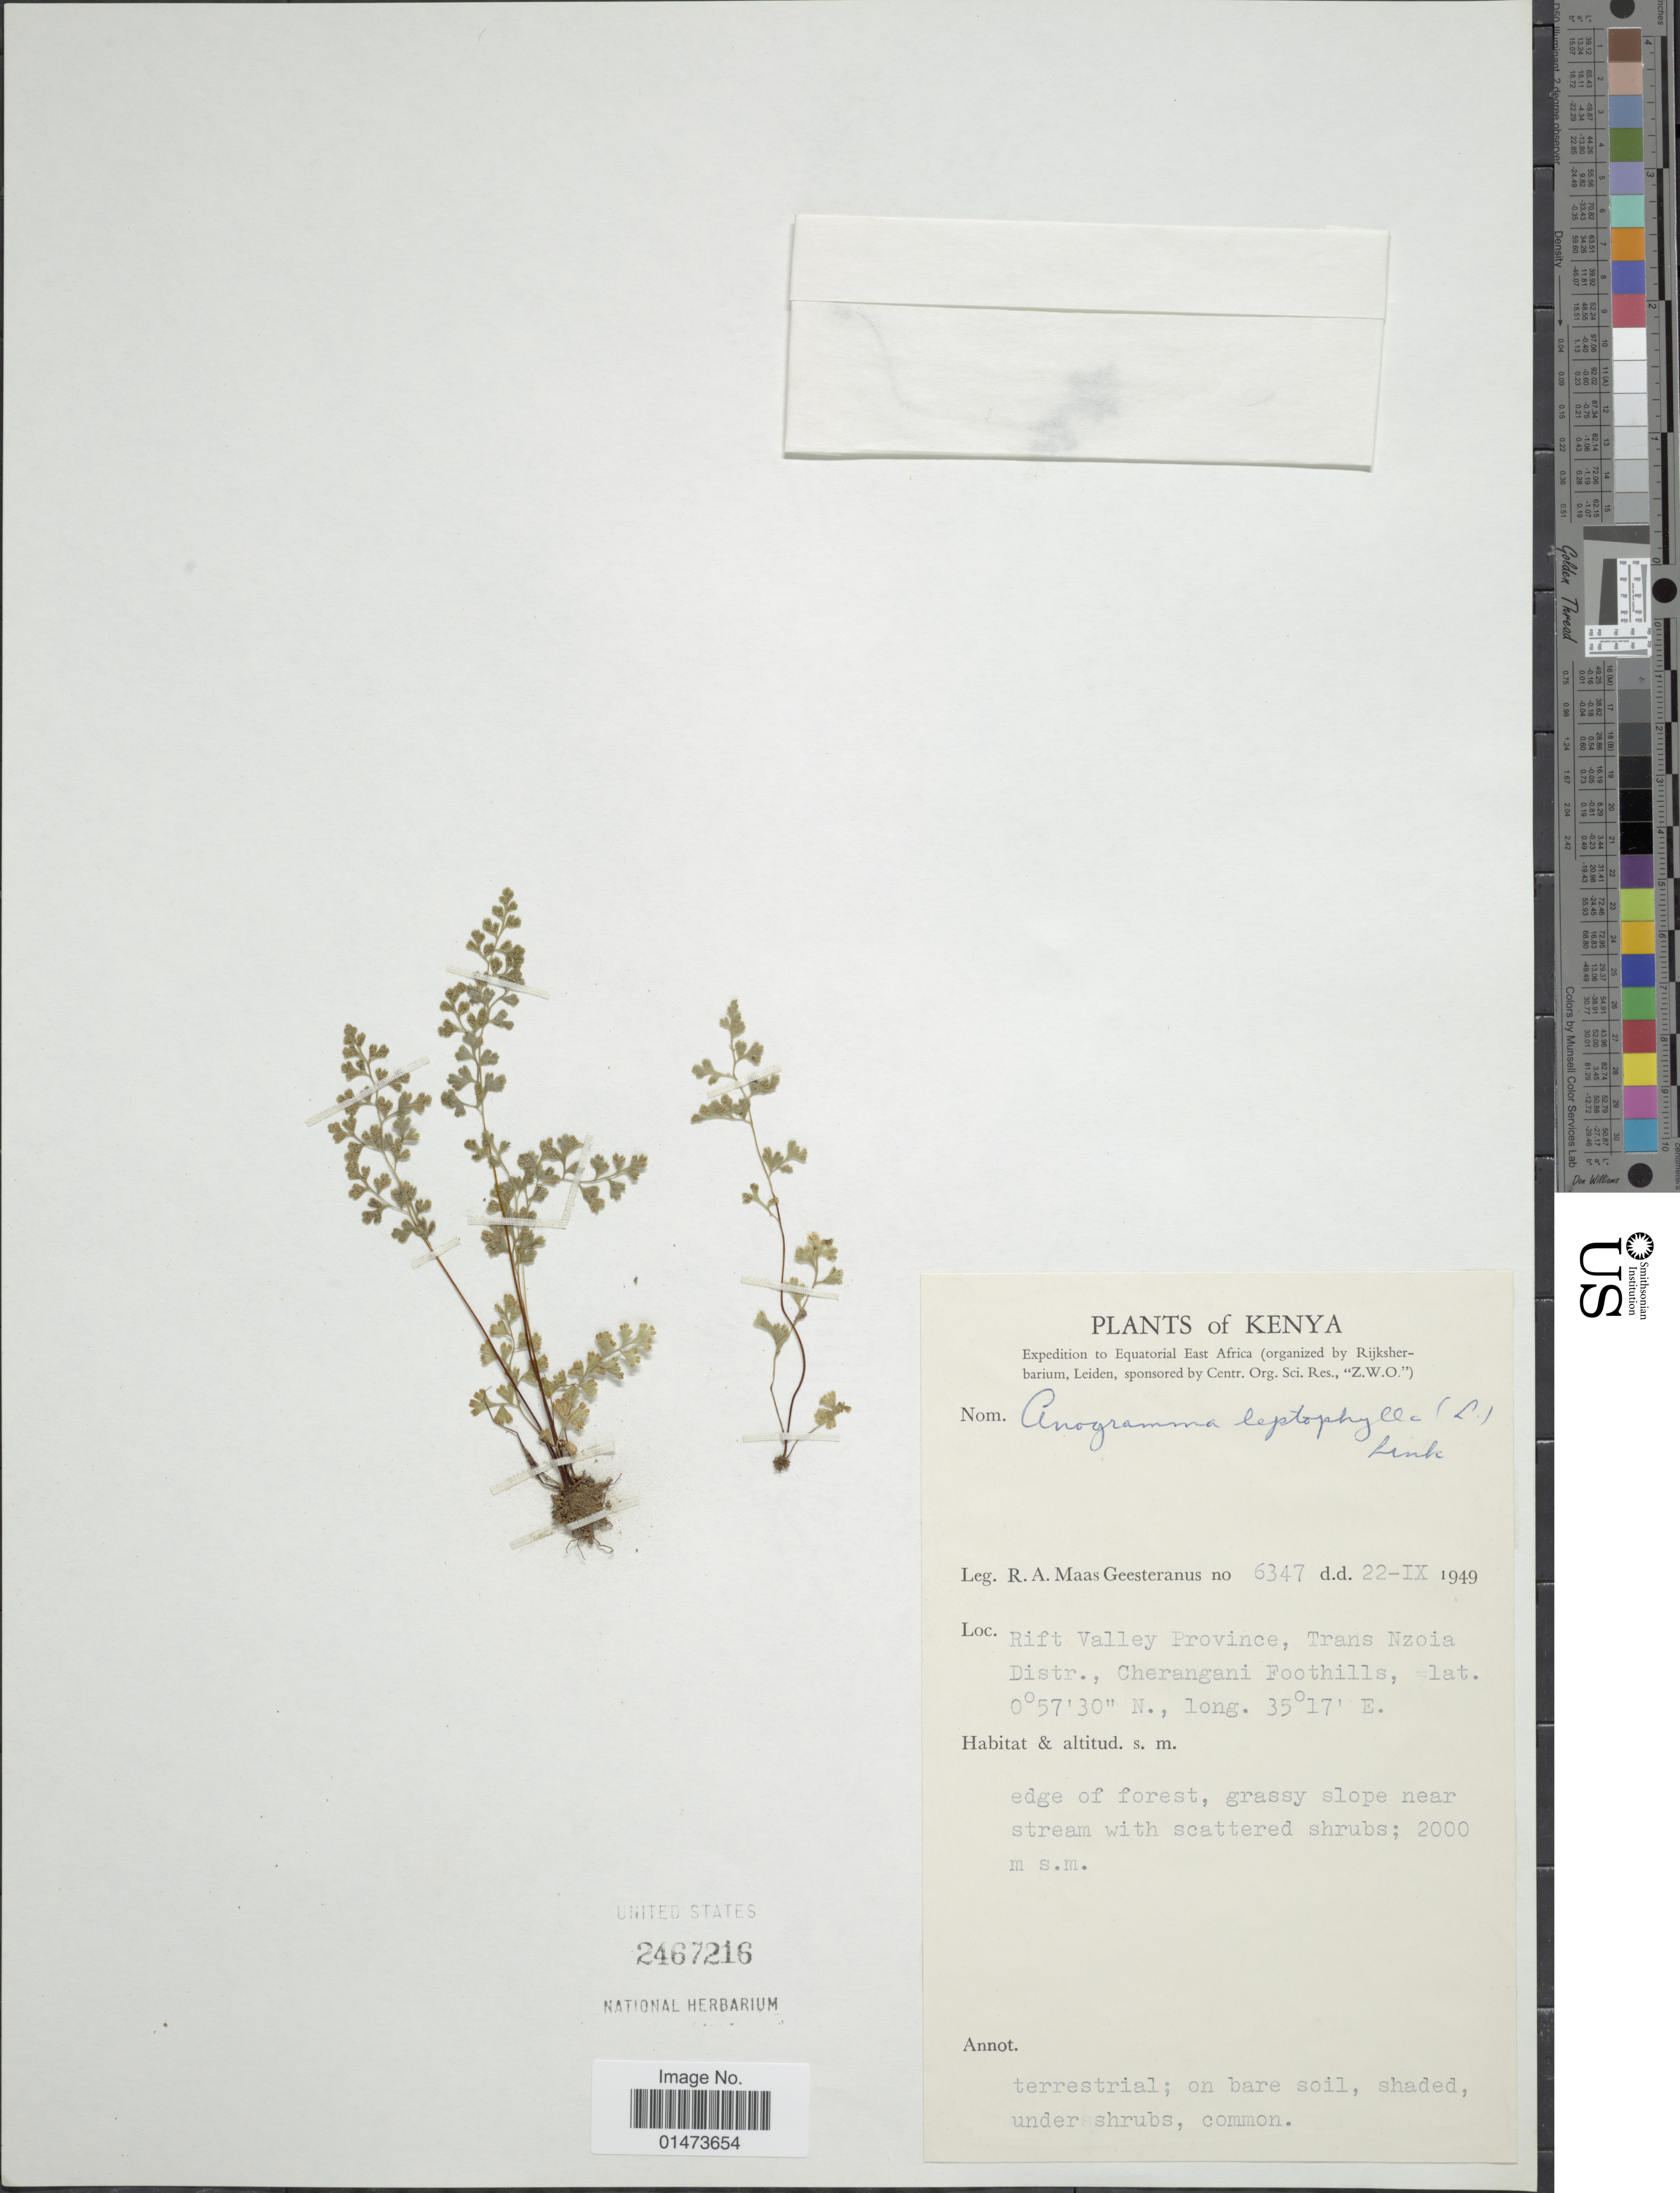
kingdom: Plantae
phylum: Tracheophyta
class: Polypodiopsida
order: Polypodiales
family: Pteridaceae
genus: Anogramma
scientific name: Anogramma leptophylla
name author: (L.) Link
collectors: R. A. Maas Geesteranus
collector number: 6347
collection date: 1949-09-22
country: Kenya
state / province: Trans Nzoia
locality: Kenya, Rift Valley Province, Cherangani Foothills.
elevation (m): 2000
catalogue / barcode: US 2467216